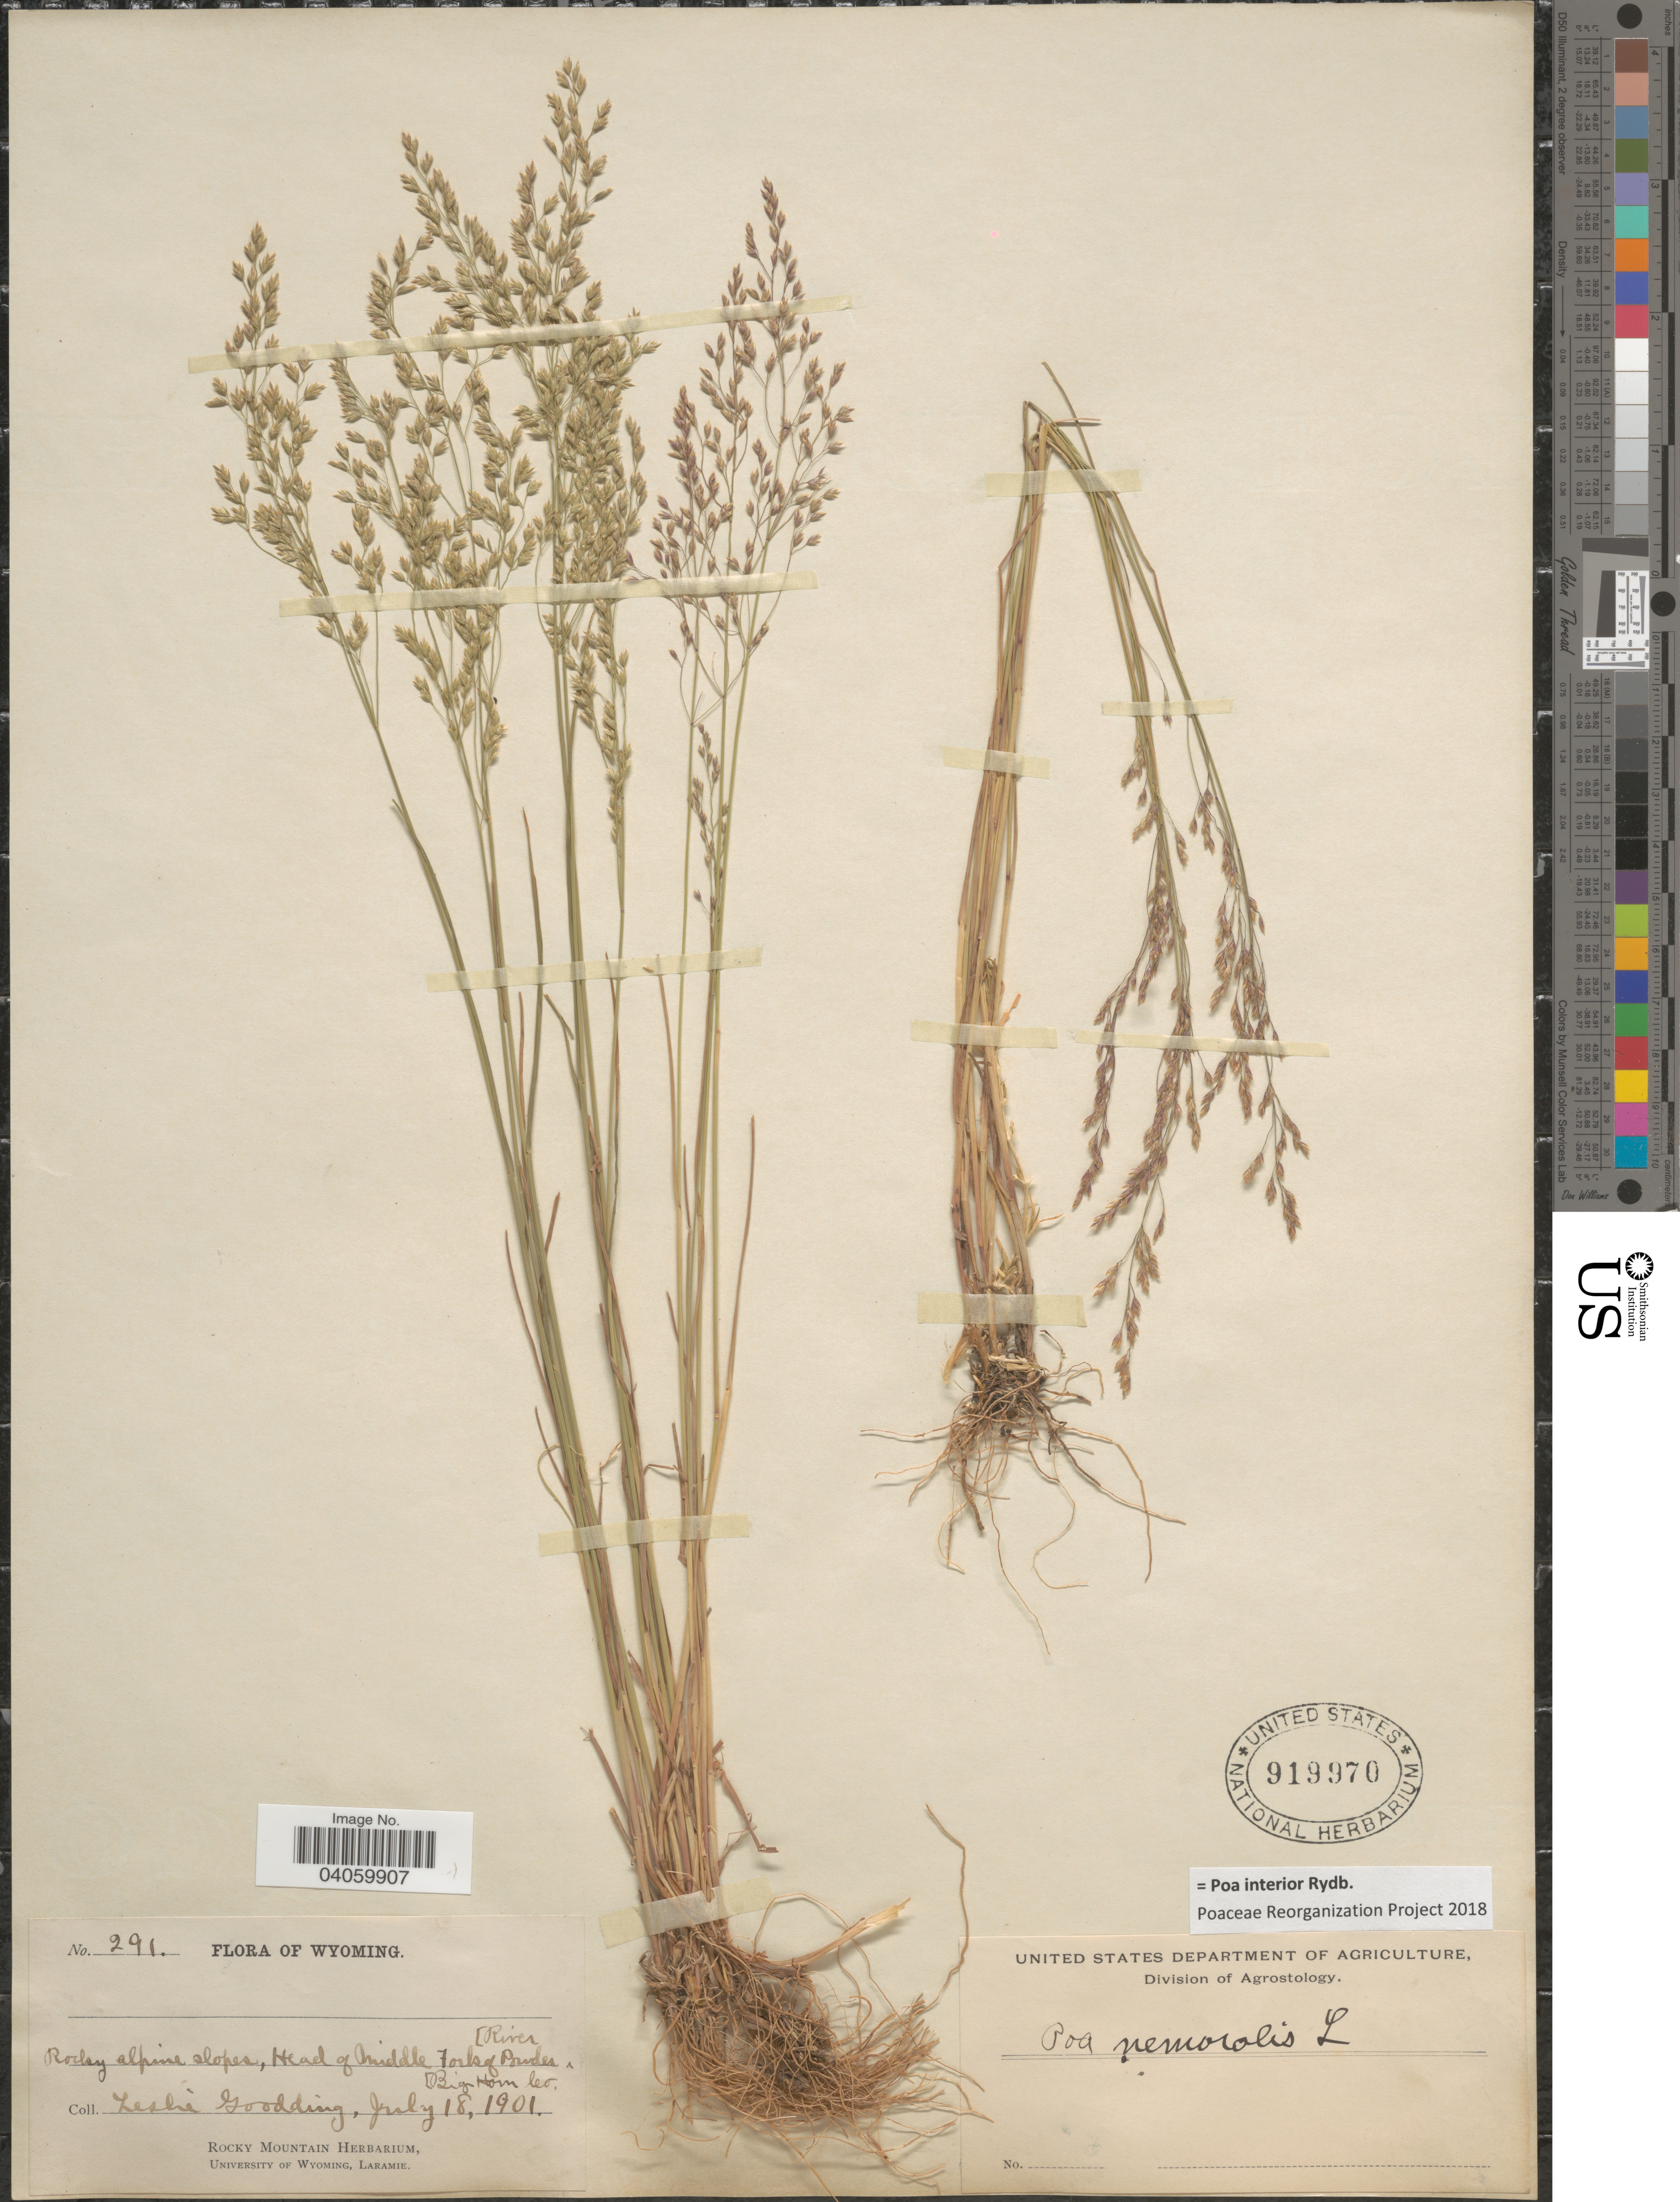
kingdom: Plantae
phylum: Tracheophyta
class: Liliopsida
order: Poales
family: Poaceae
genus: Poa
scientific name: Poa interior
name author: Rydb.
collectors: L. N. Goodding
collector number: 291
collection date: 1901-07-18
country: United States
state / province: Wyoming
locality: Head of Middle Fork of Powder River. Big Horn Co.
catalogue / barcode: US 919970